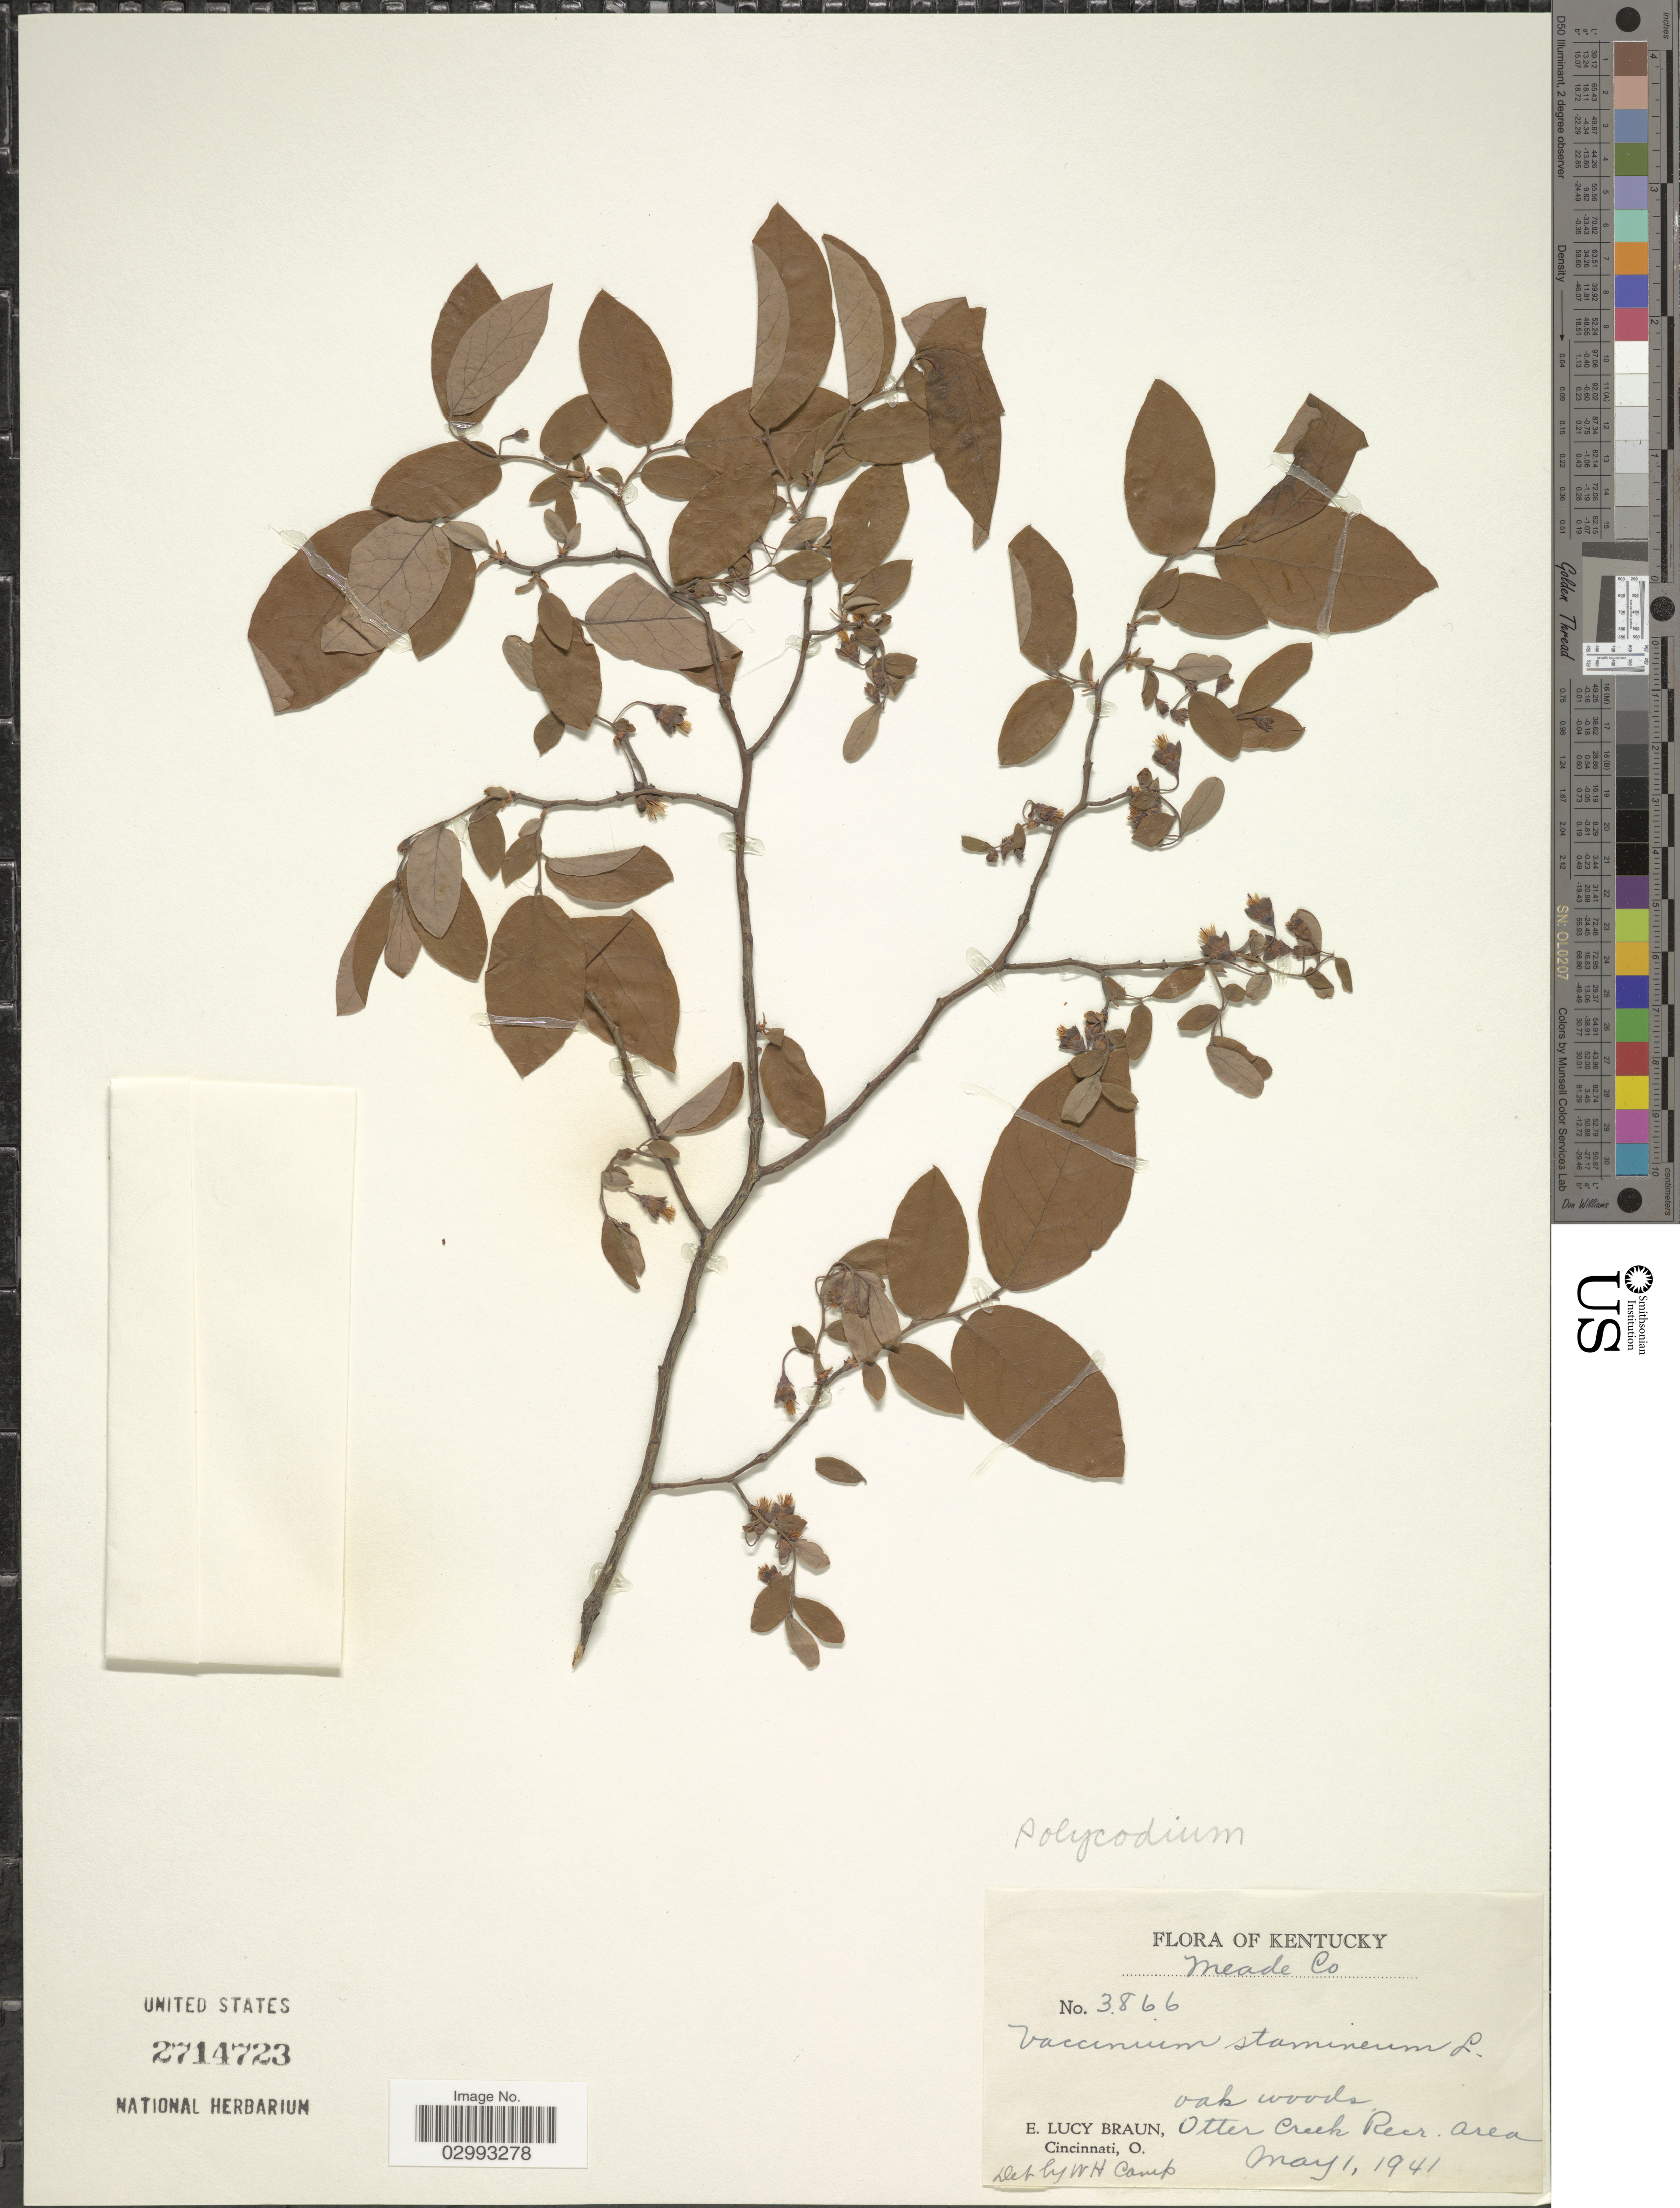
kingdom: Plantae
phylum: Tracheophyta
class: Magnoliopsida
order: Ericales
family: Ericaceae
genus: Polycodium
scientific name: Polycodium stamineum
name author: (L.) Greene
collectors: E. L. Braun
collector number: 3866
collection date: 1941-05-01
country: United States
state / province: Kentucky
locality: Meade Co. Otter Creek Recr. Area.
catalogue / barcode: US 2714723